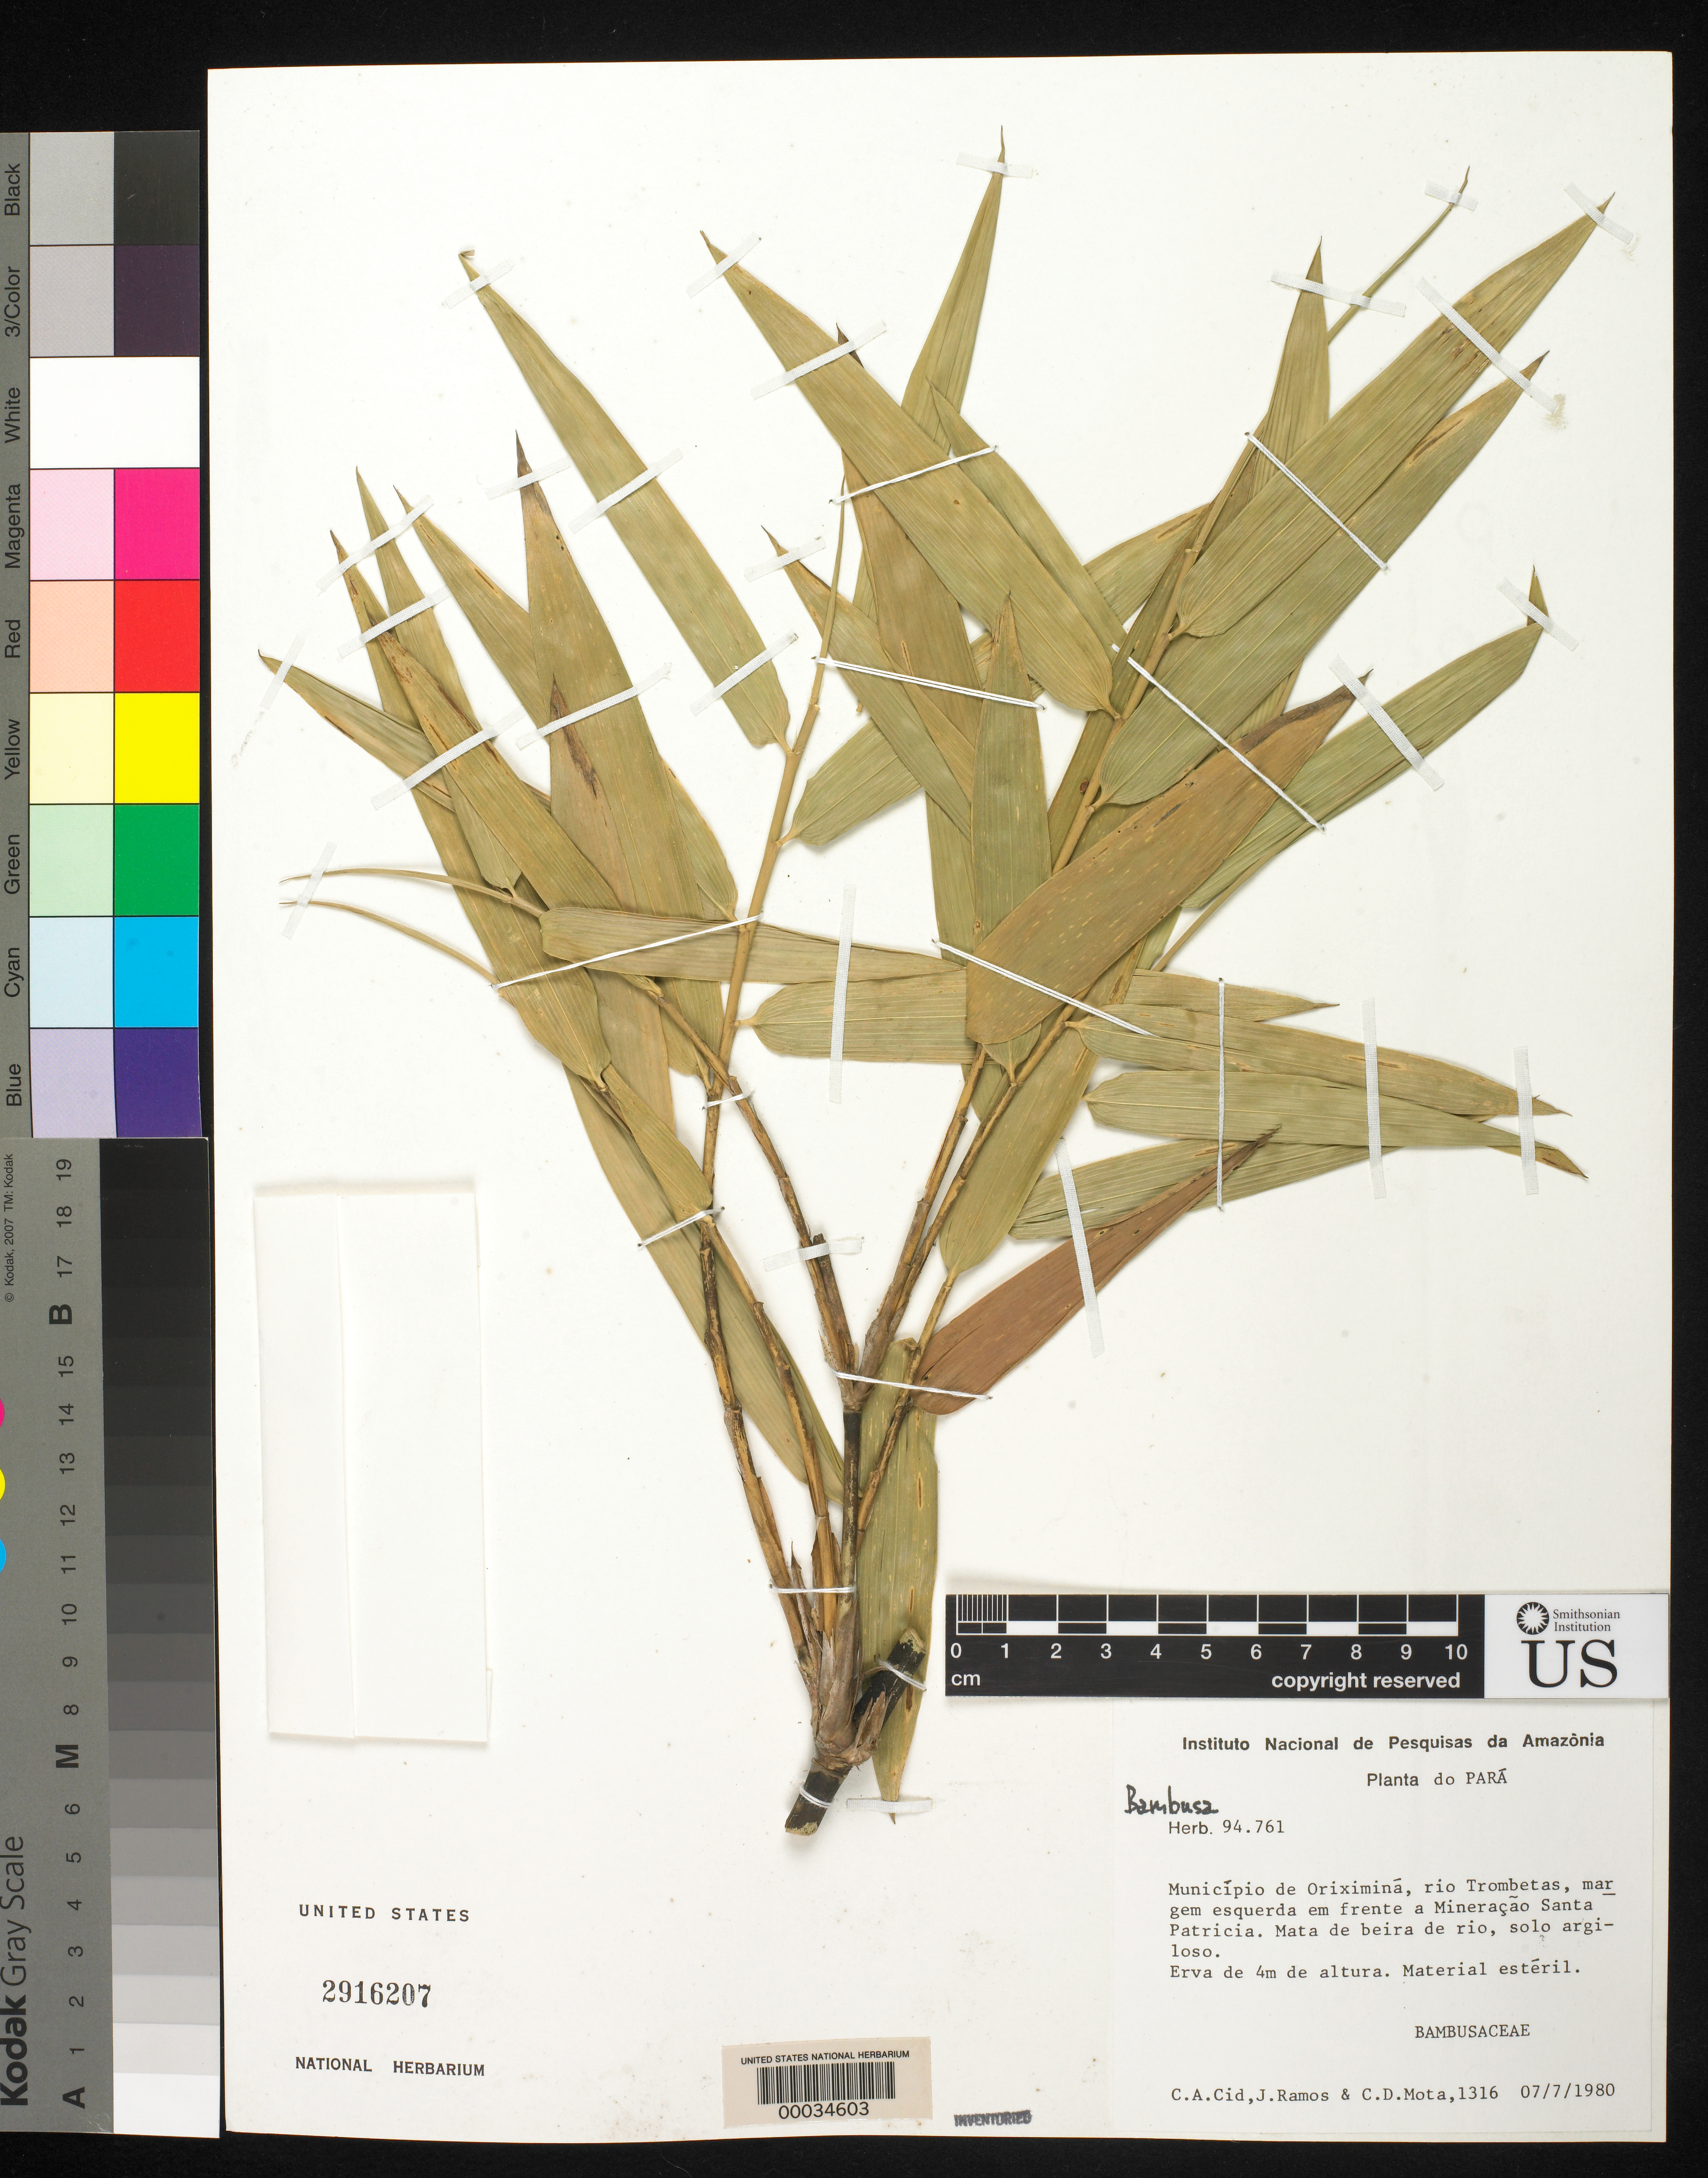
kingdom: Plantae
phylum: Tracheophyta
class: Liliopsida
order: Poales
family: Poaceae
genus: Bambusa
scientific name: Bambusa sp.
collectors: C. A. Cid Ferreira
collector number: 1316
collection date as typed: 07 Jul 1980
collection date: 1980-07-07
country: Brazil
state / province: Pará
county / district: Oriximiná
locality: Rio trombetas, mineracao santa patricia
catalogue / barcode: US 2916207